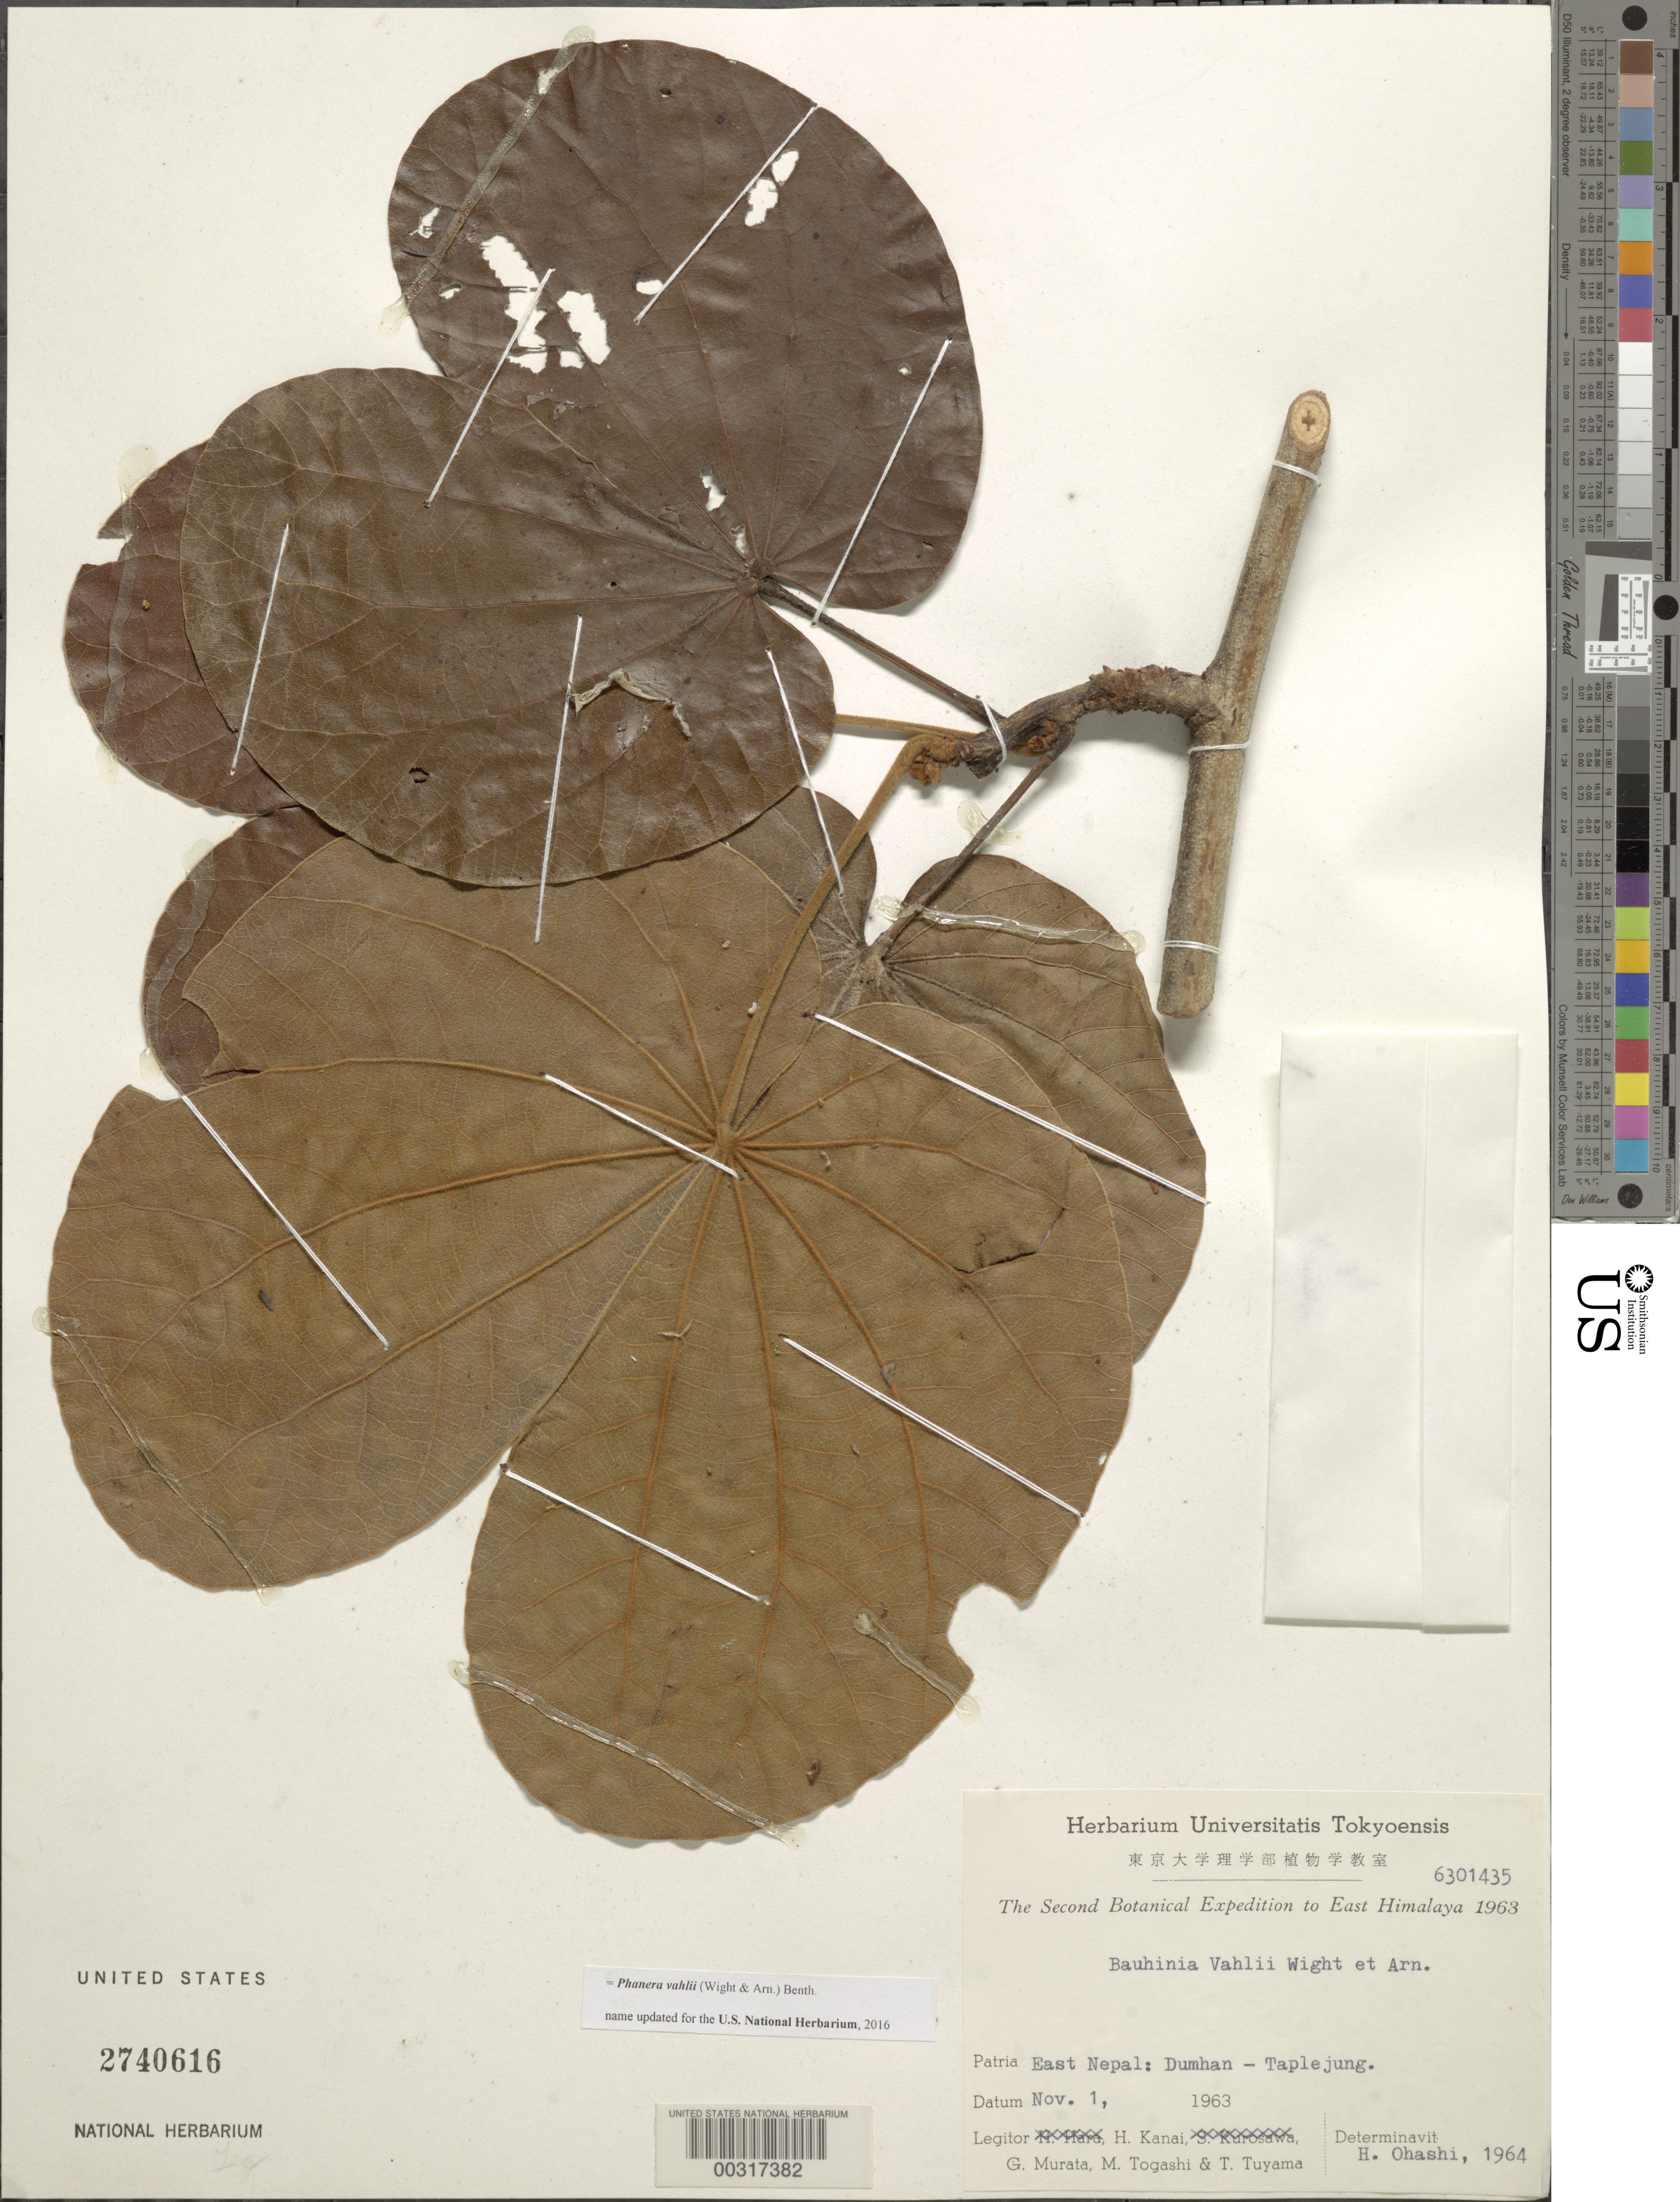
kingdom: Plantae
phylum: Tracheophyta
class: Magnoliopsida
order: Fabales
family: Fabaceae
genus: Phanera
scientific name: Phanera vahlii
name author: (Wight & Arn.) Benth.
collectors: H. Kanai, G. Murata, M. Togashi & T. Tuyama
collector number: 6301435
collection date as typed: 01 Nov 1963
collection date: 1963-11-01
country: Nepal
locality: Dumhan - taplejung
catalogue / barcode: US 2740616